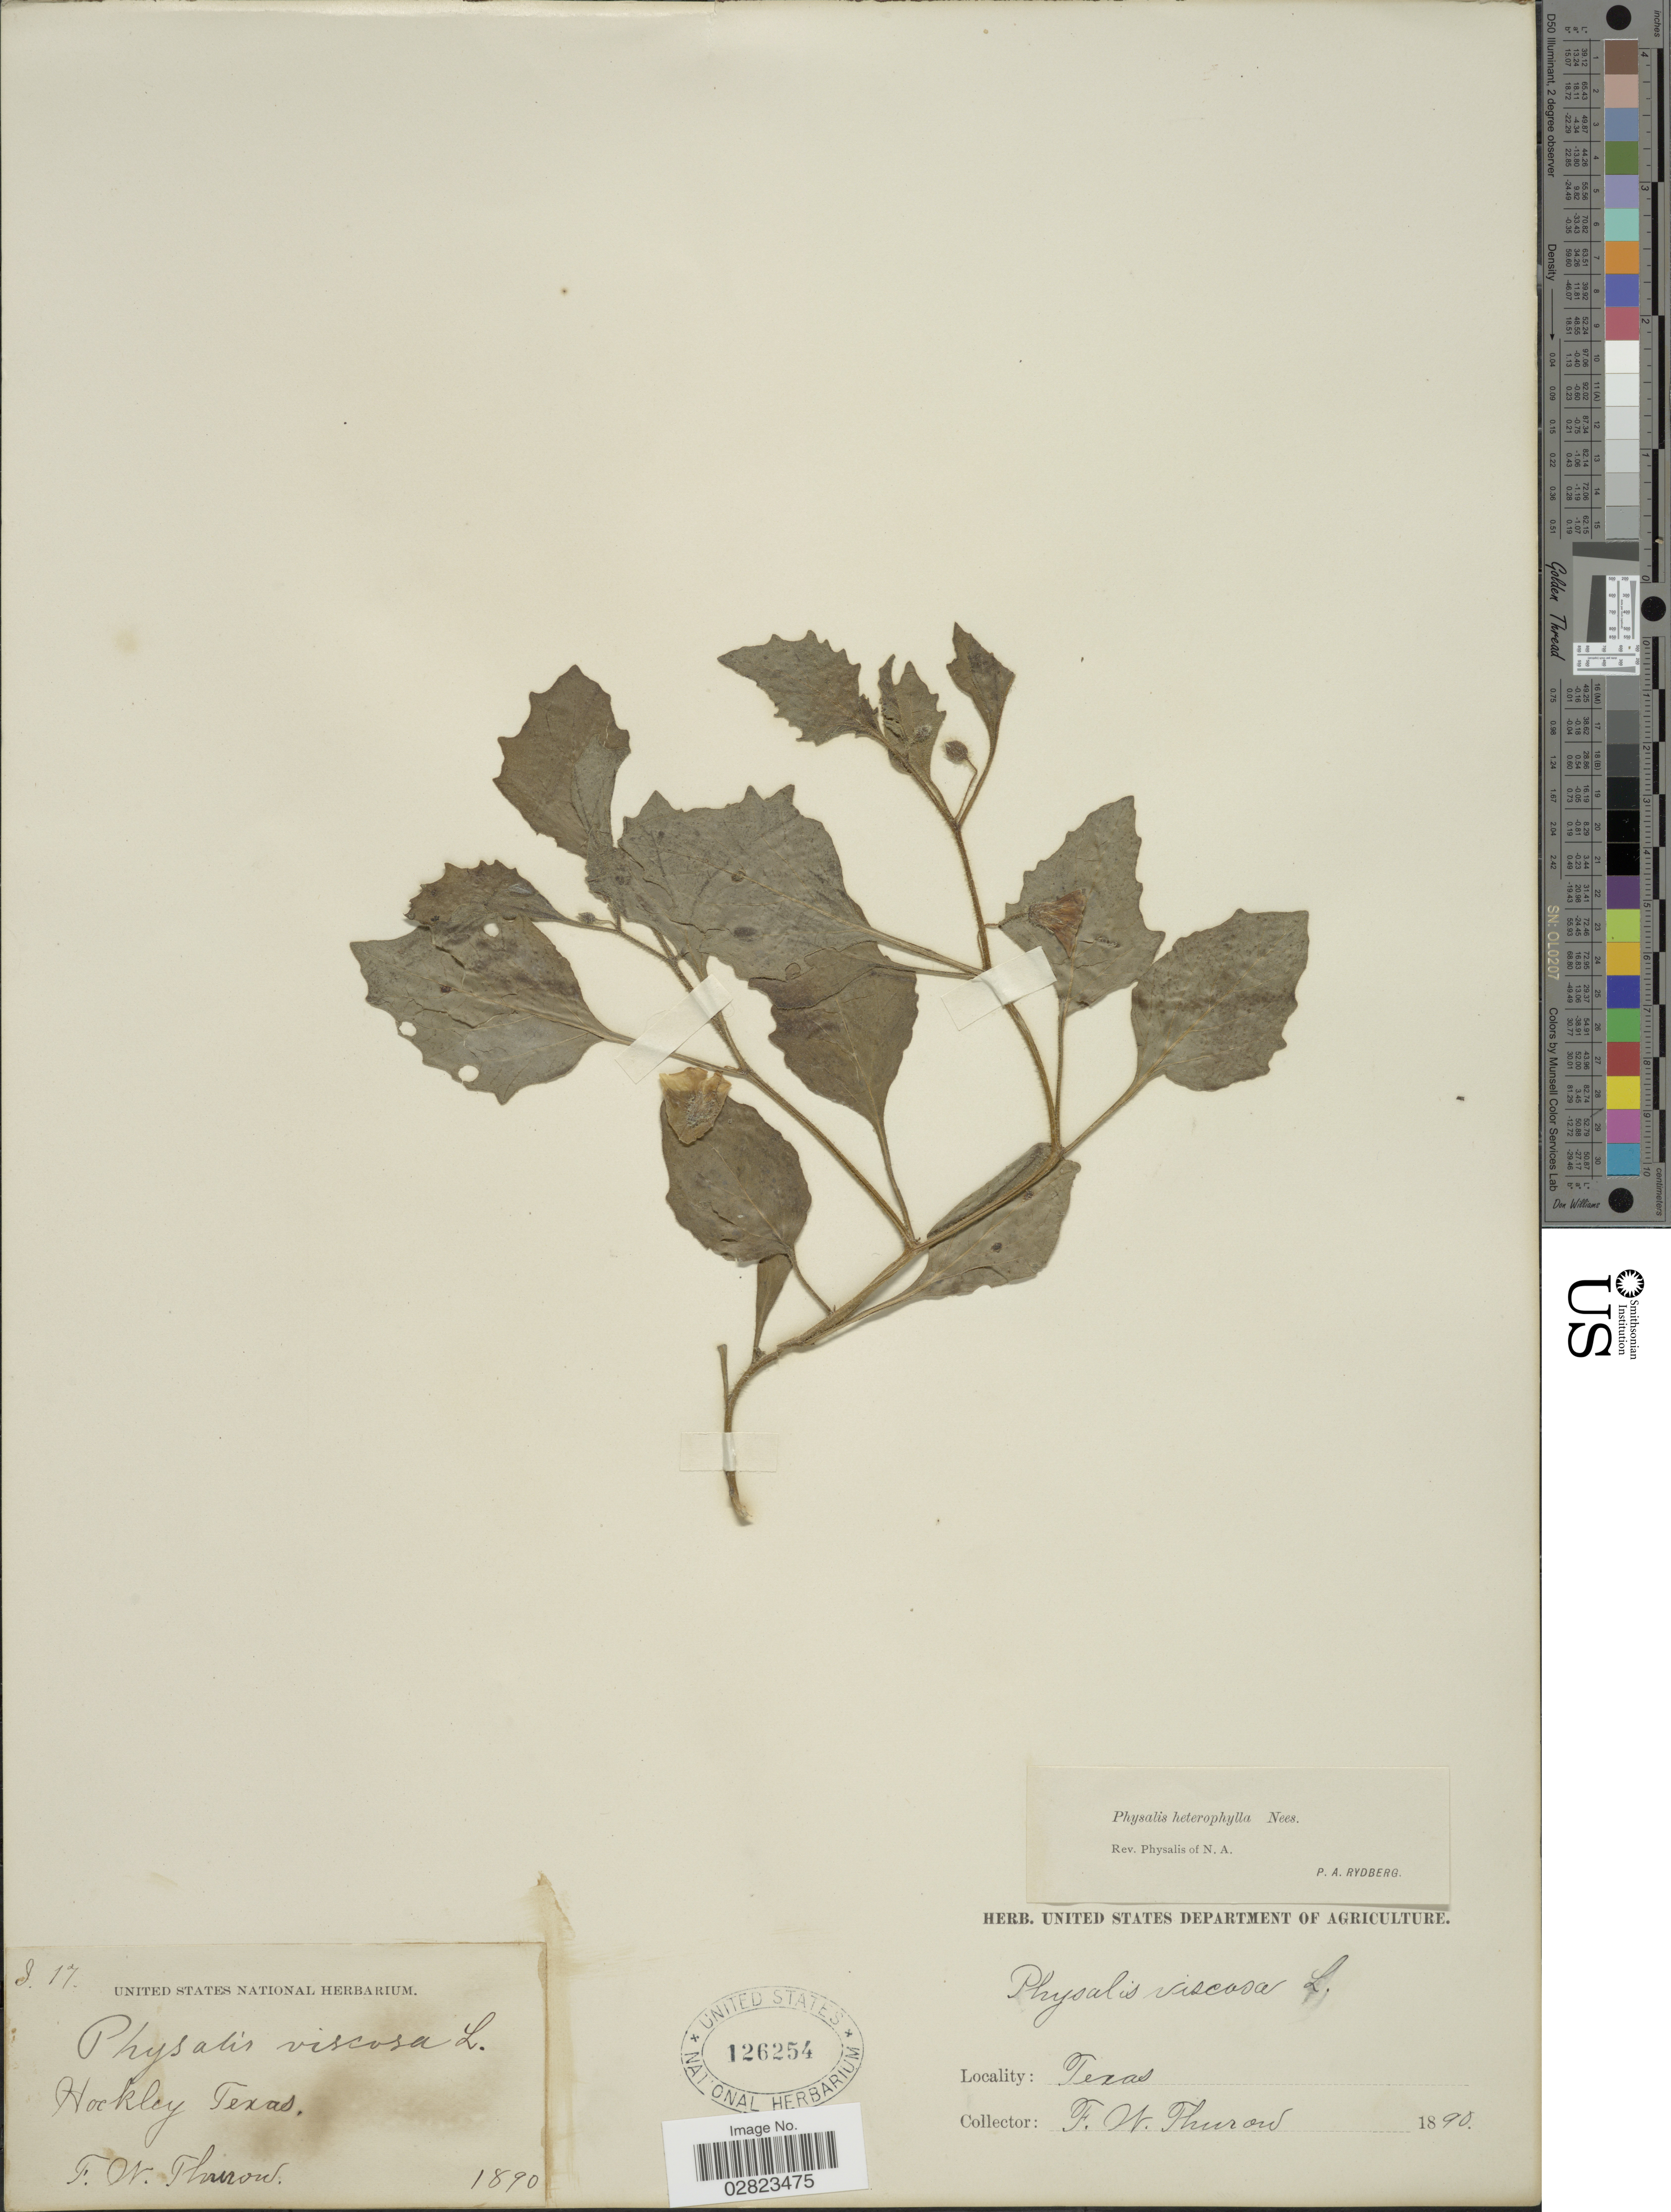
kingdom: Plantae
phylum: Tracheophyta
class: Magnoliopsida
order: Solanales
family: Solanaceae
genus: Physalis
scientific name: Physalis heterophylla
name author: Nees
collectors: F. W. Thurow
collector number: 17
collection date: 1890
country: United States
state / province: Texas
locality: Hockley Texas.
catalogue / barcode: US 126254